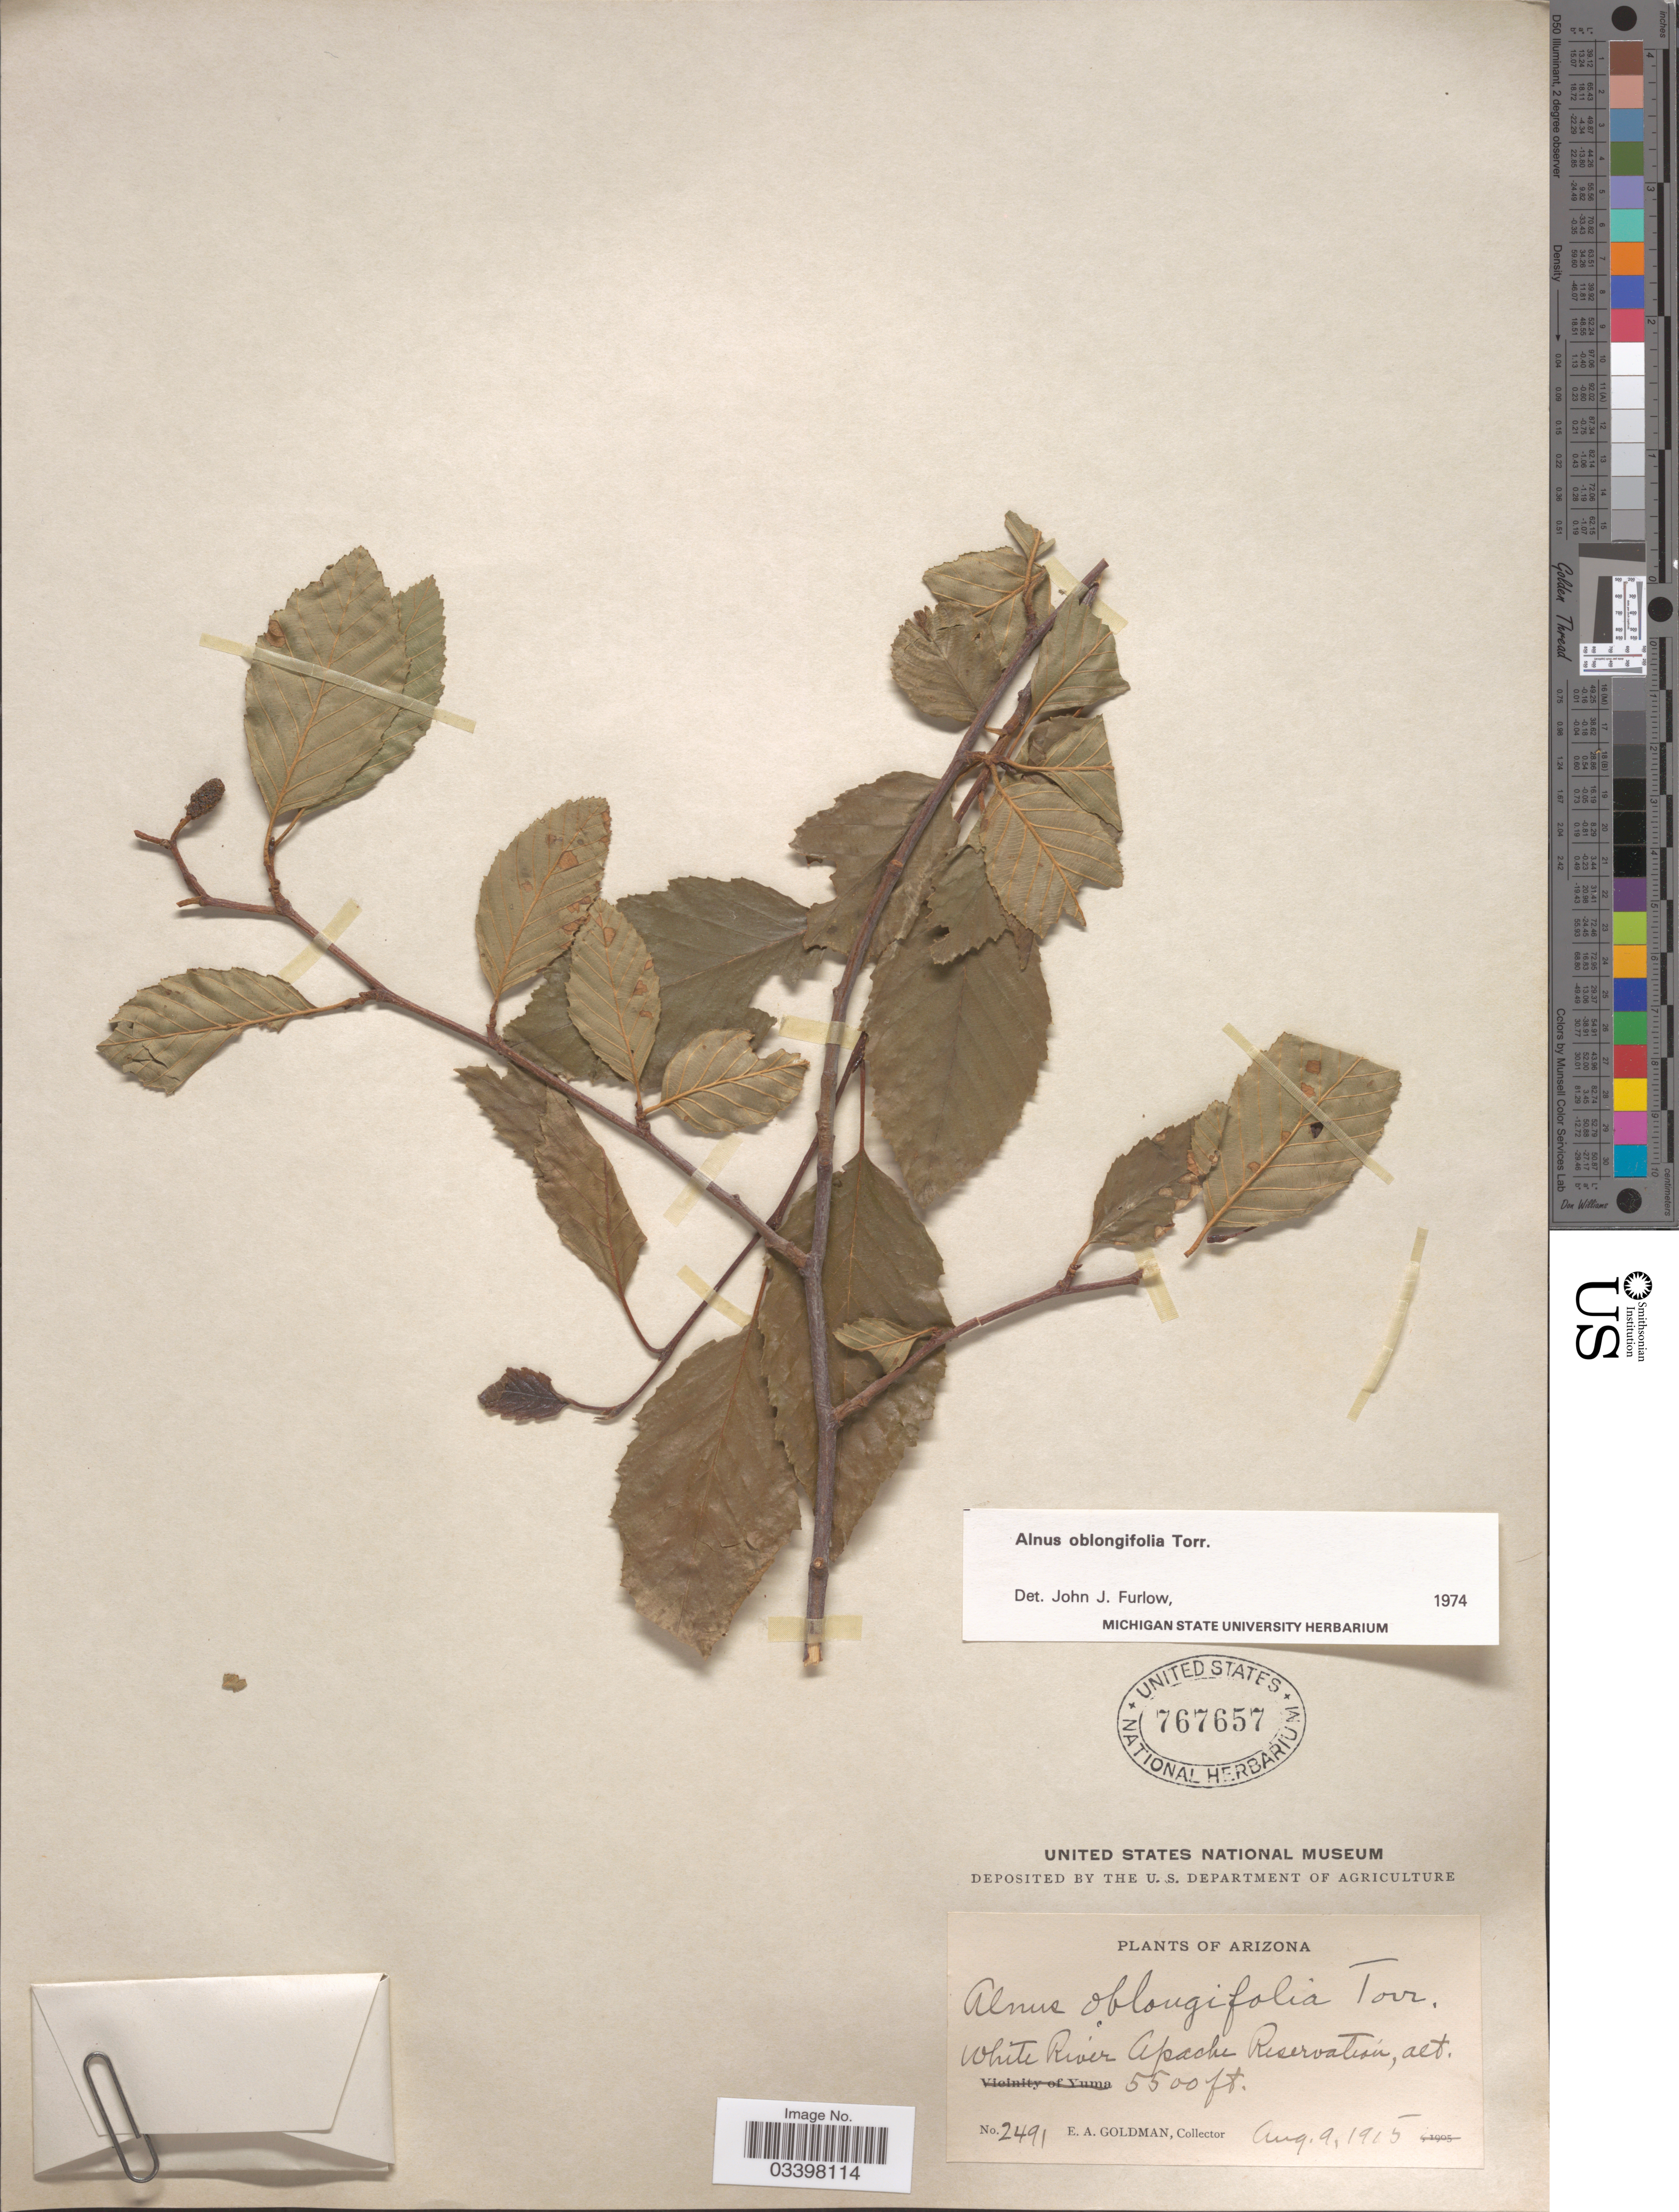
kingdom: Plantae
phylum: Tracheophyta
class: Magnoliopsida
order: Fagales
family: Betulaceae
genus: Alnus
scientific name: Alnus oblongifolia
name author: Torr. in Emory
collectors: E. A. Goldman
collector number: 2491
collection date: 1915-08-09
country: United States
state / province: Arizona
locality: White River Apache Reservation.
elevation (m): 1676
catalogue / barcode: US 767657